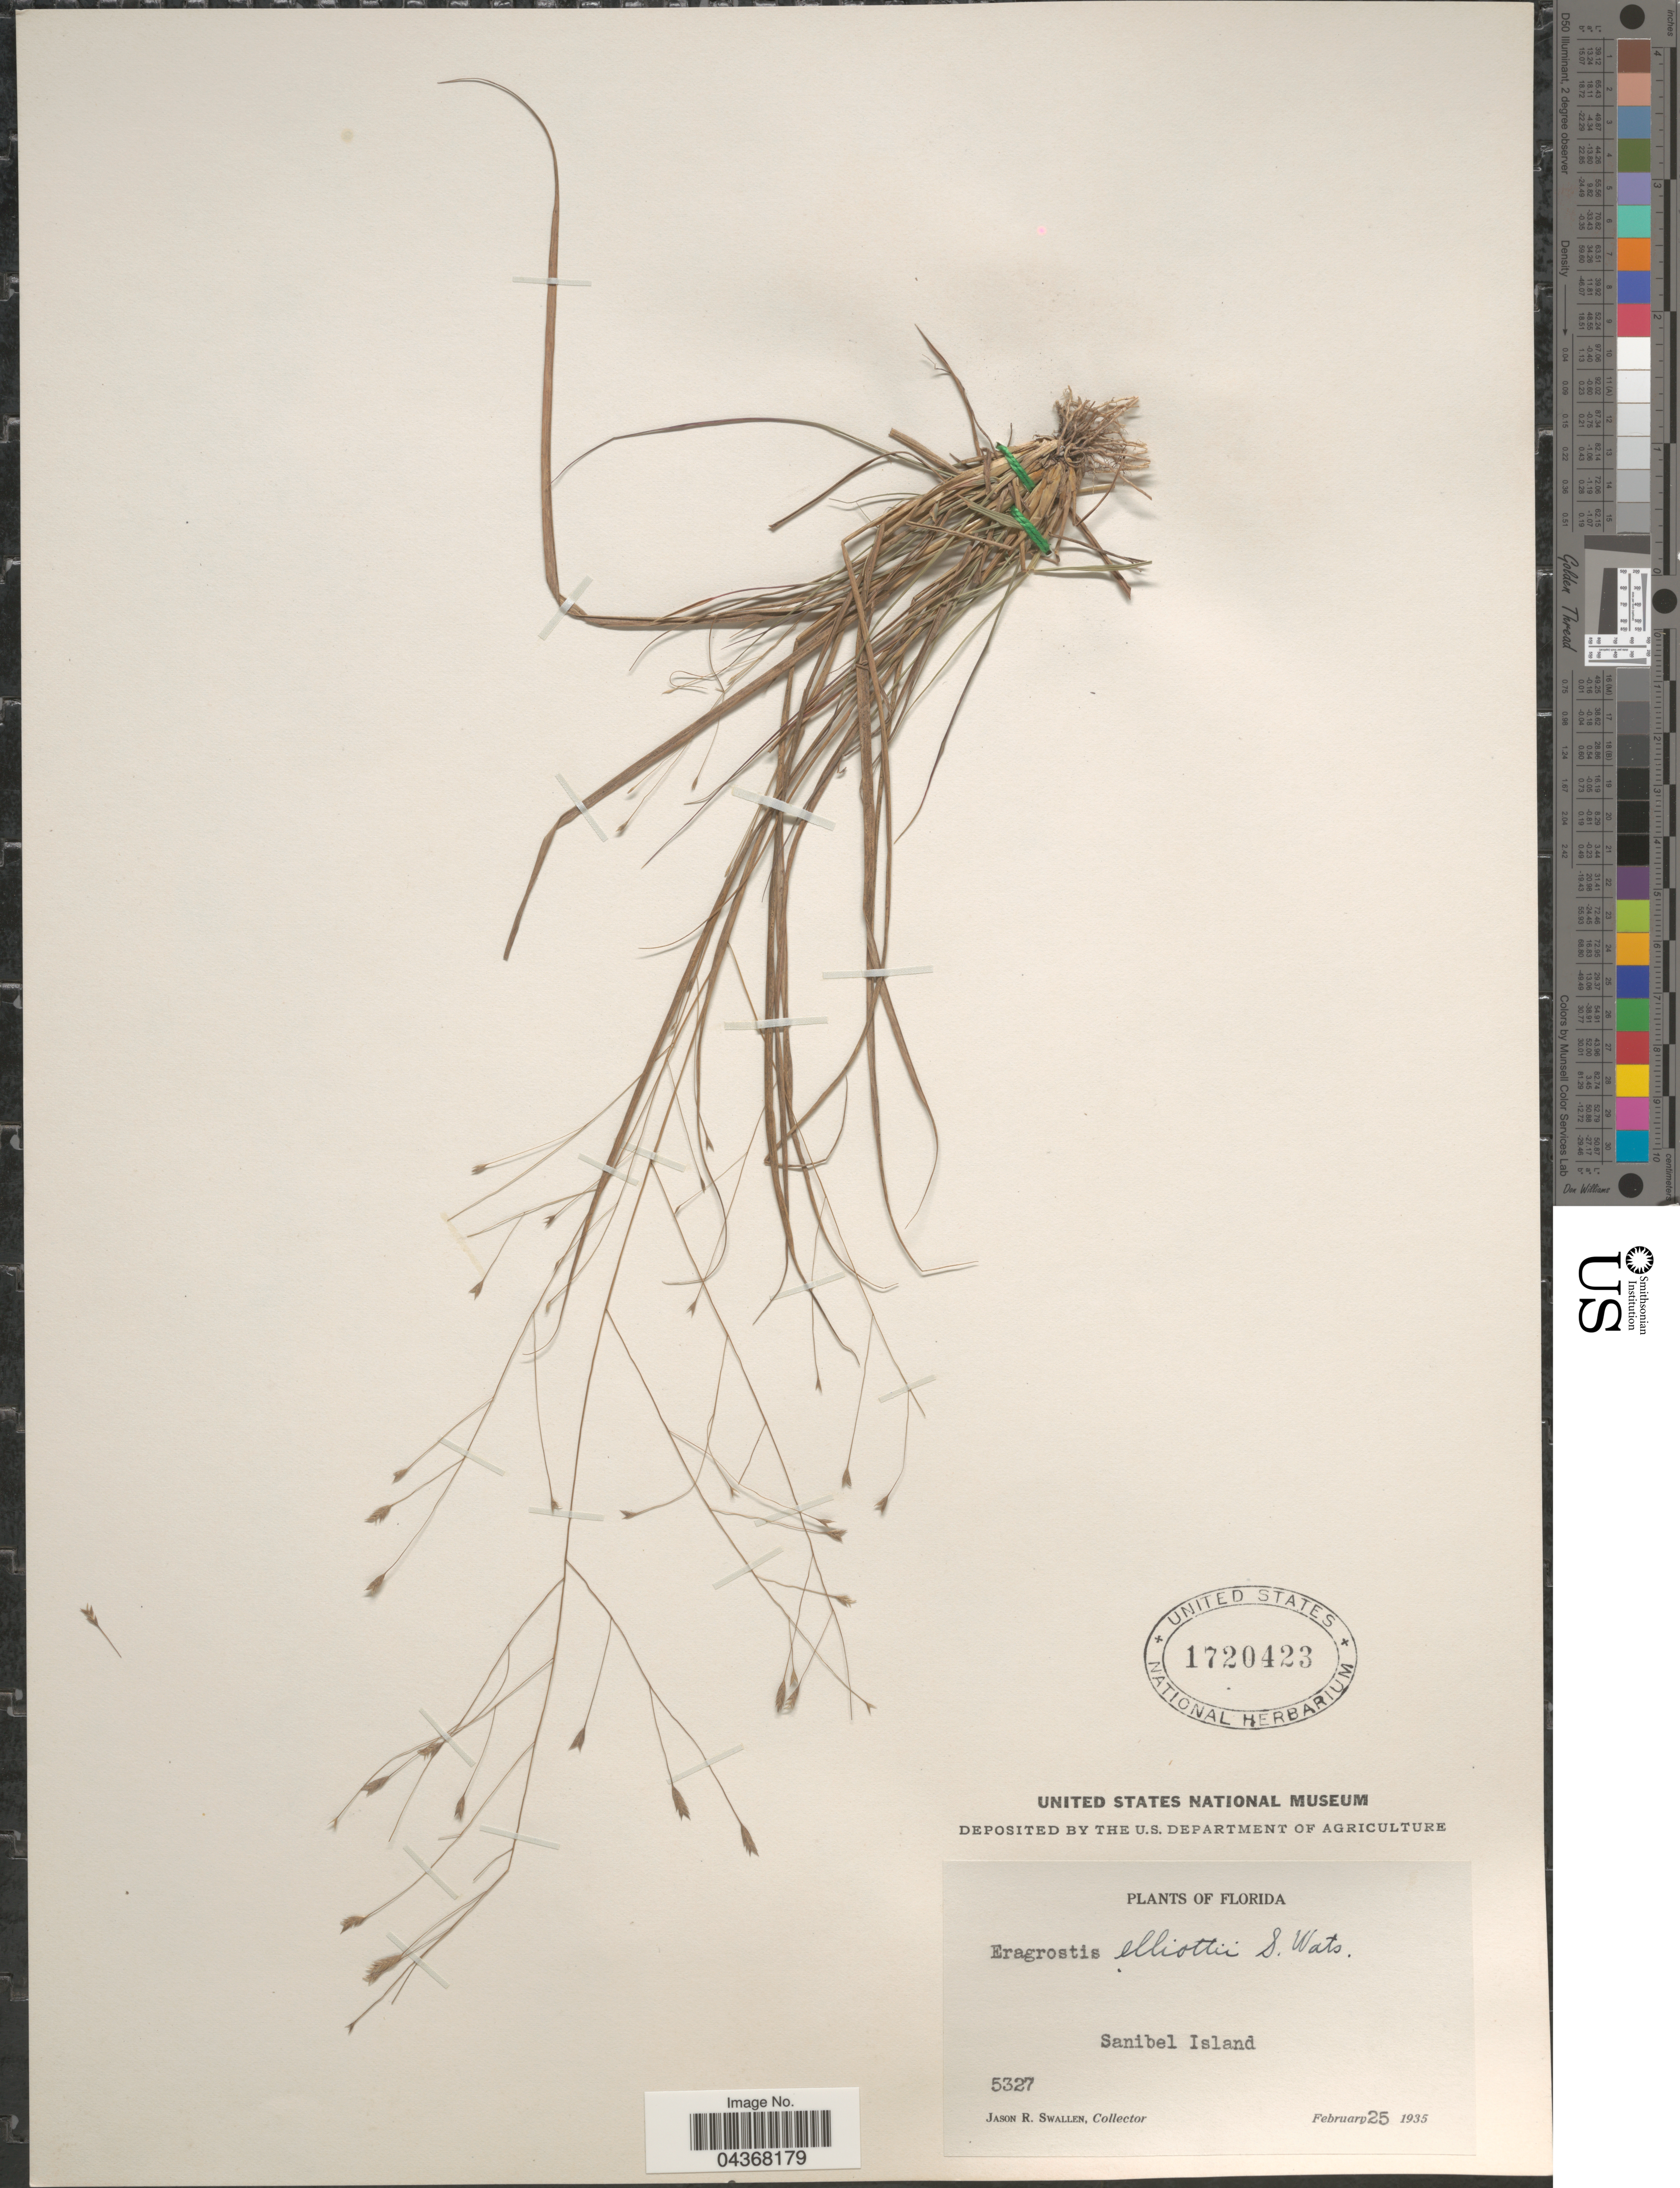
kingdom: Plantae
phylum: Tracheophyta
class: Liliopsida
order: Poales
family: Poaceae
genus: Eragrostis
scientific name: Eragrostis elliottii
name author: S. Watson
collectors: J. R. Swallen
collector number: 5327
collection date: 1935-02-25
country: United States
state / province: Florida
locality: Sanibel Island.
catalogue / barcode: US 1720423